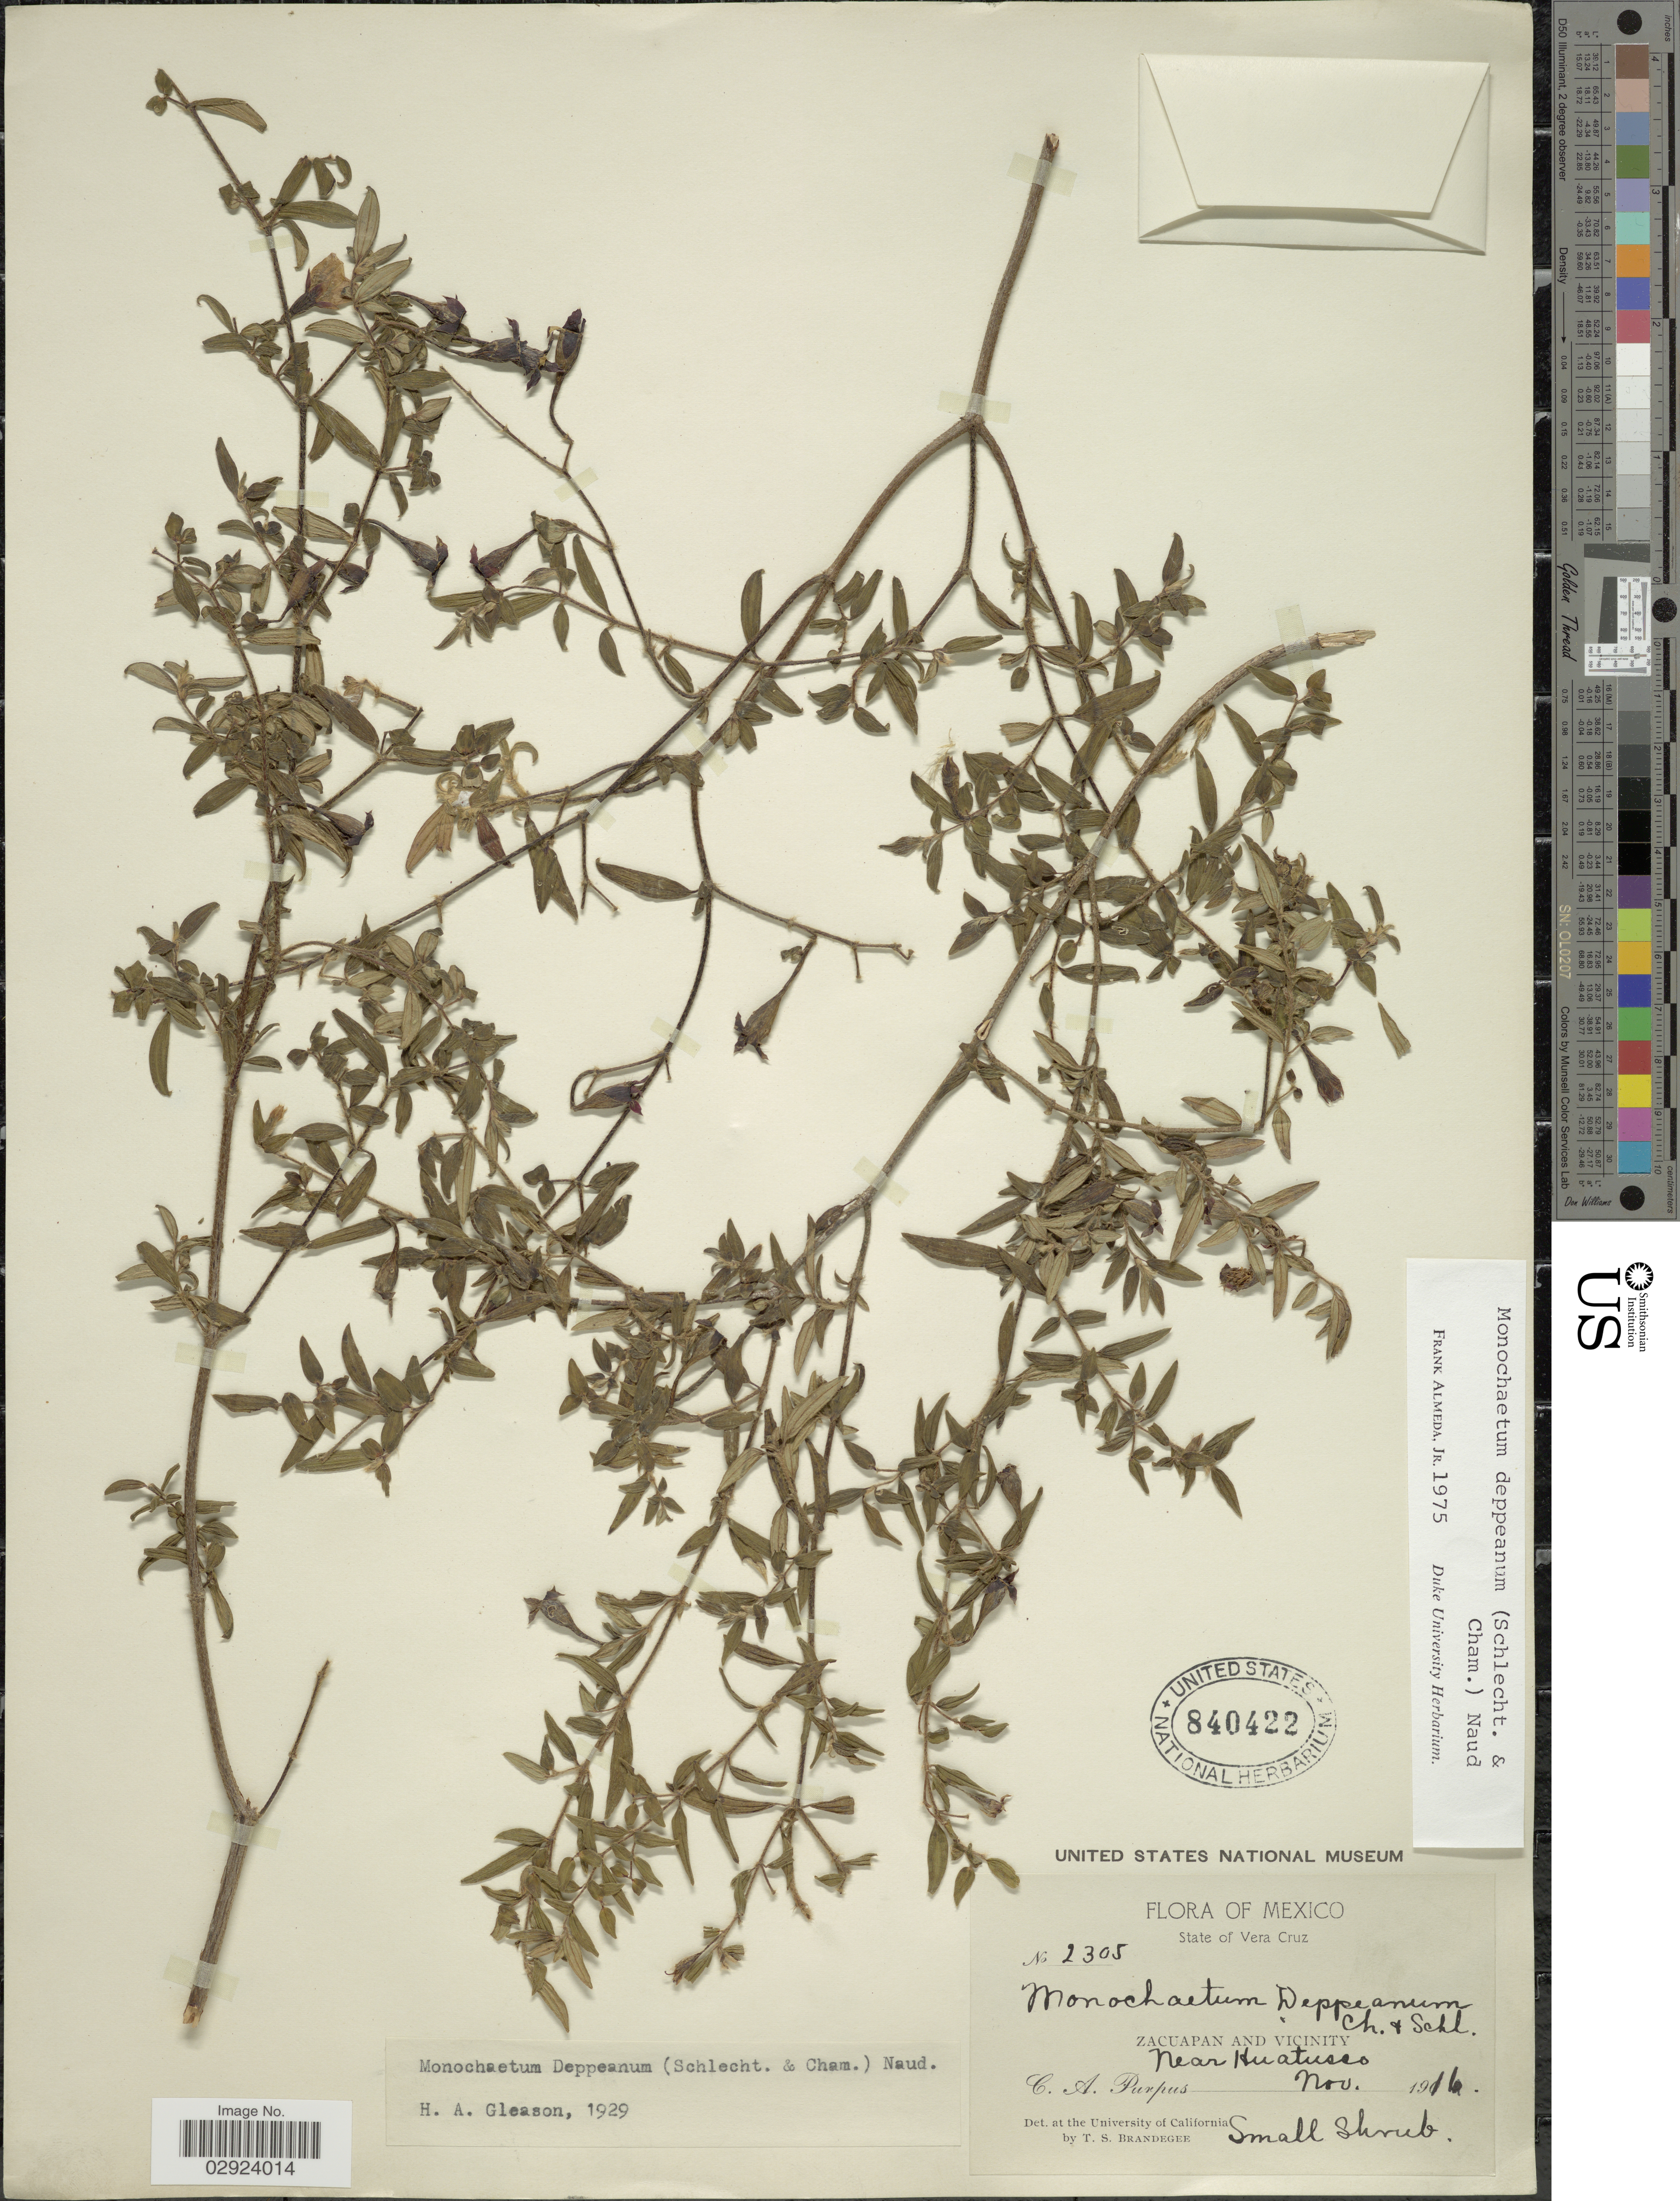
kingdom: Plantae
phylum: Tracheophyta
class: Magnoliopsida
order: Myrtales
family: Melastomataceae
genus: Monochaetum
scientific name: Monochaetum deppeanum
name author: (Schltdl. & Cham.) Naudin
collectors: C. A. Purpus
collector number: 2305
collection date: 1916-11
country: Mexico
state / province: Veracruz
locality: Zacuapan and Vicinity near Huatusco. State of Vera Cruz.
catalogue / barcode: US 840422